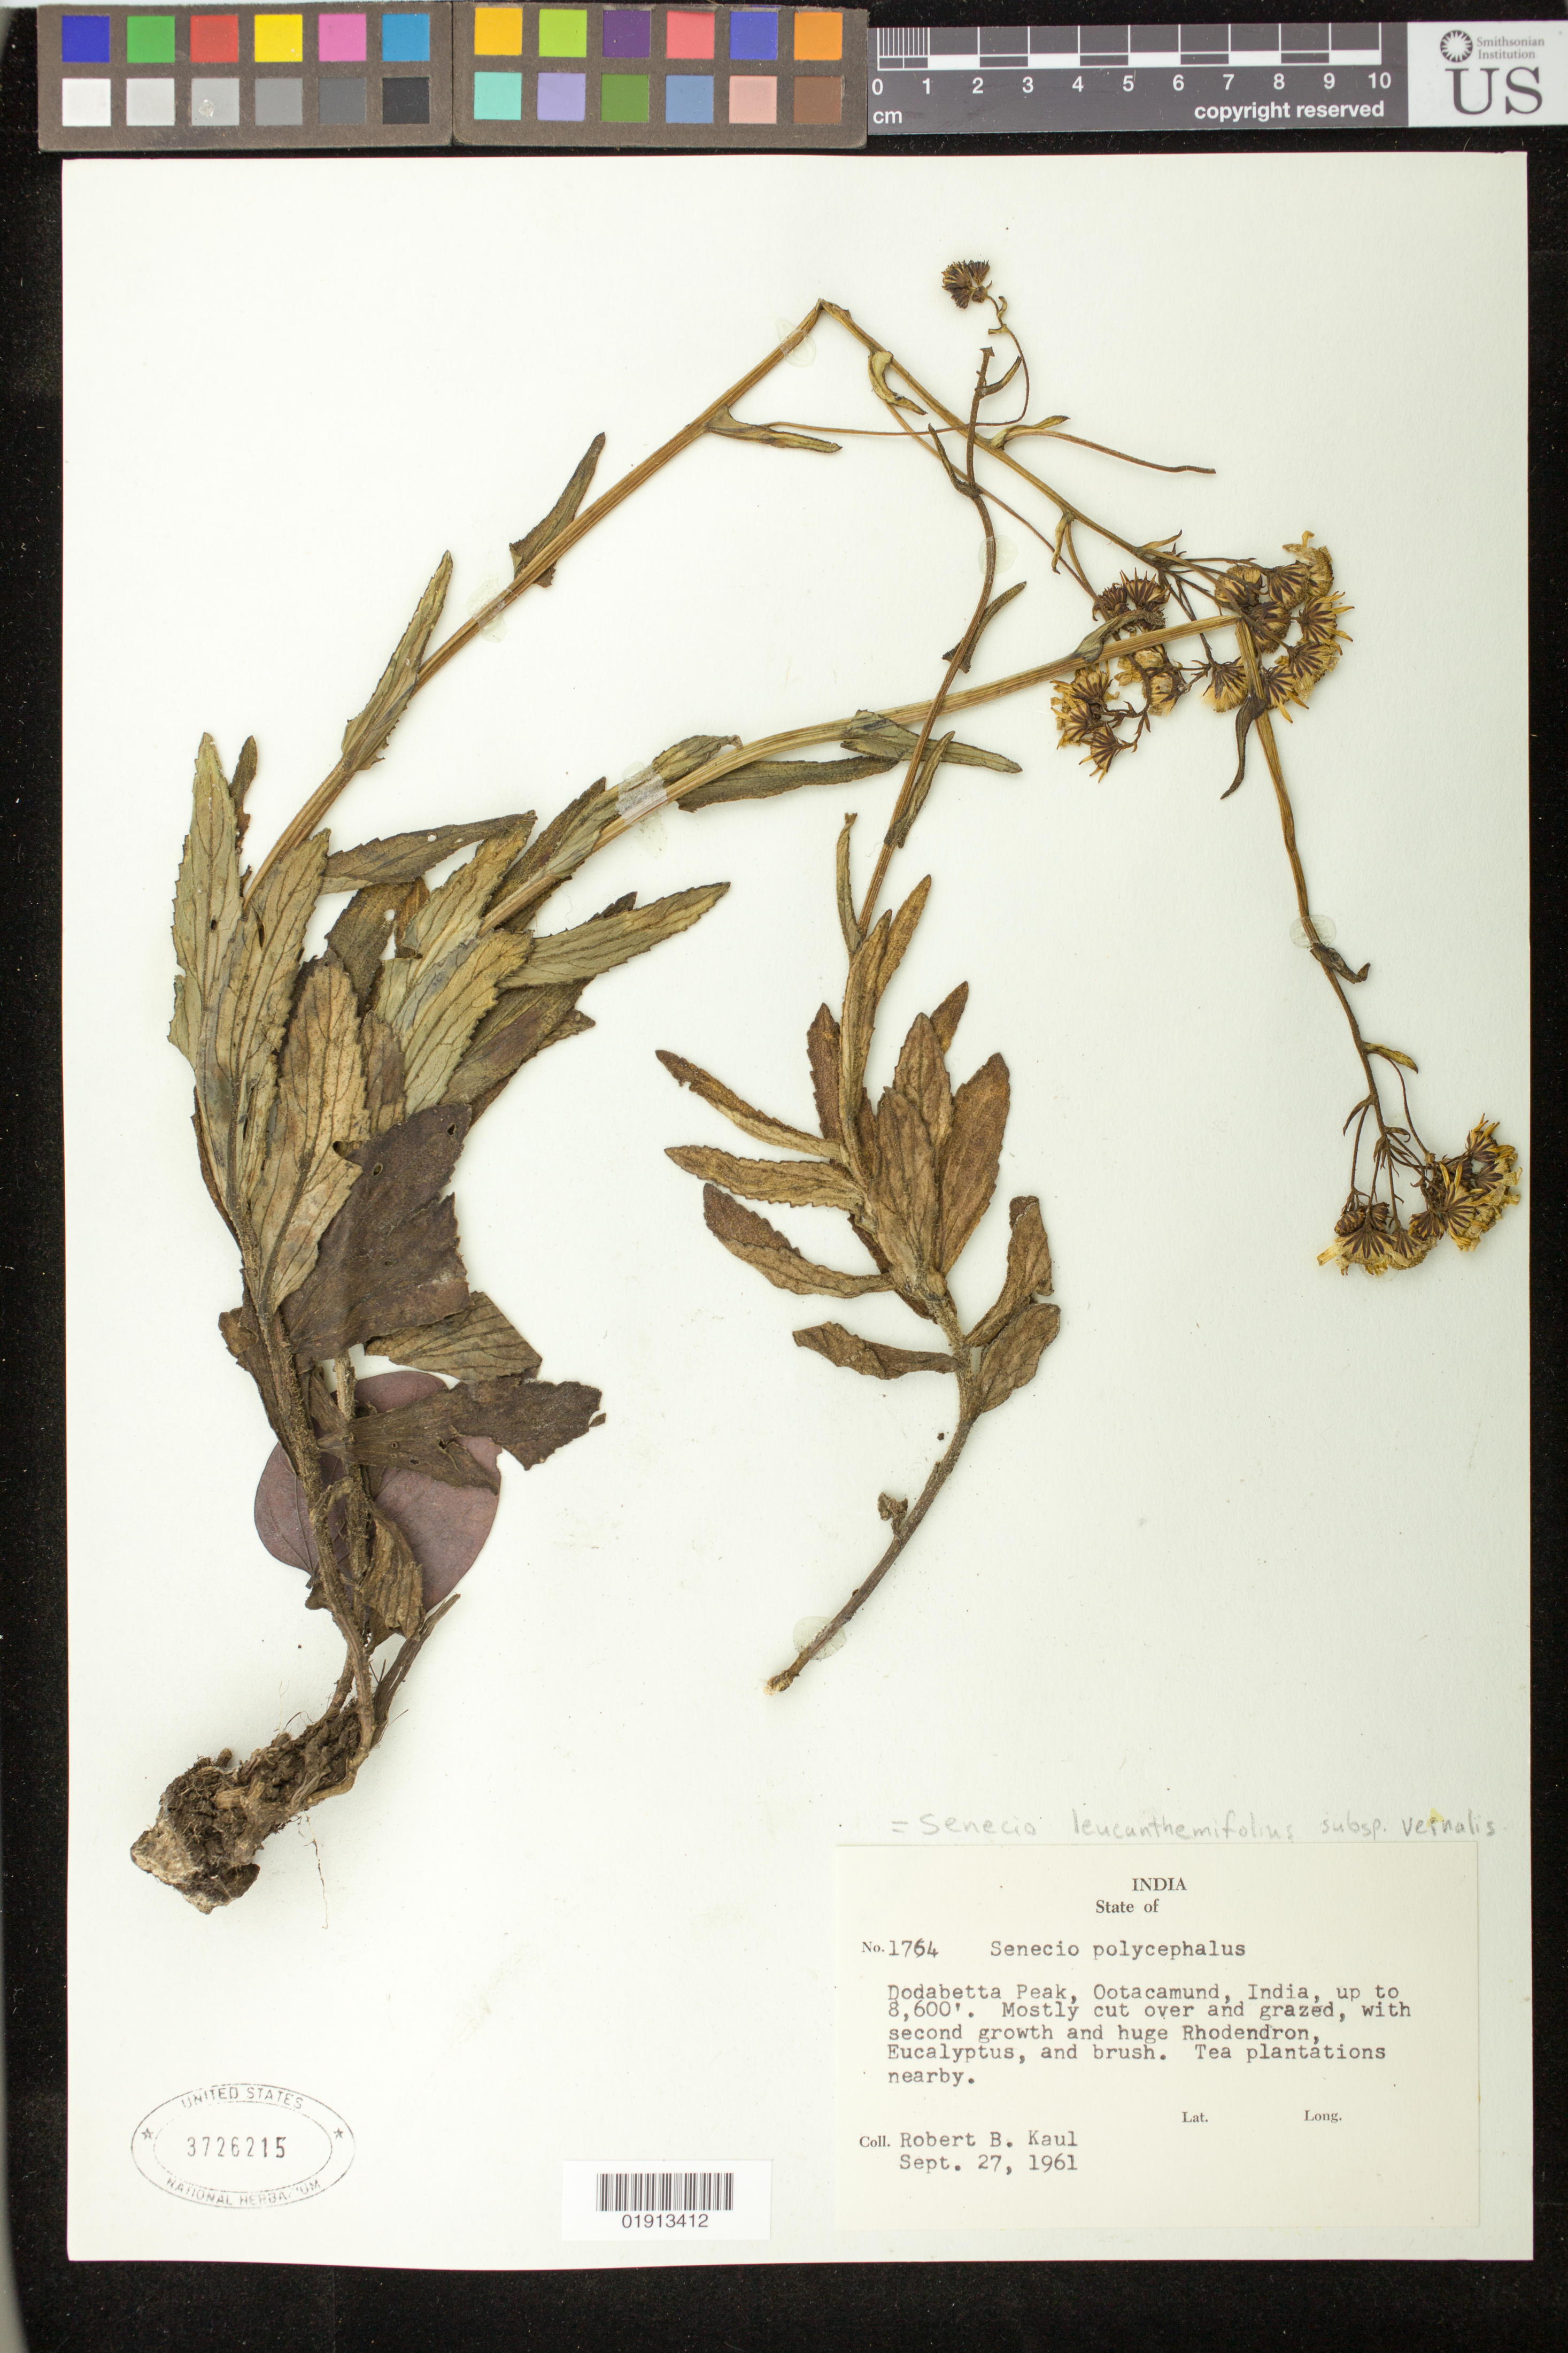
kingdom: Plantae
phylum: Tracheophyta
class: Magnoliopsida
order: Asterales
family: Asteraceae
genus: Senecio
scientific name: Senecio leucanthemifolius subsp. vernalis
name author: (Waldst. & Kit.) Greuter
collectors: R. Kaul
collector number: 1764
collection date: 1961-09-27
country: India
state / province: Tamil Nadu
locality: Dodabetta Peak, Ootacamund.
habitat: Mostly cut over and grazed. Tea plantations nearby.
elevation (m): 2621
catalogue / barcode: US 3726215